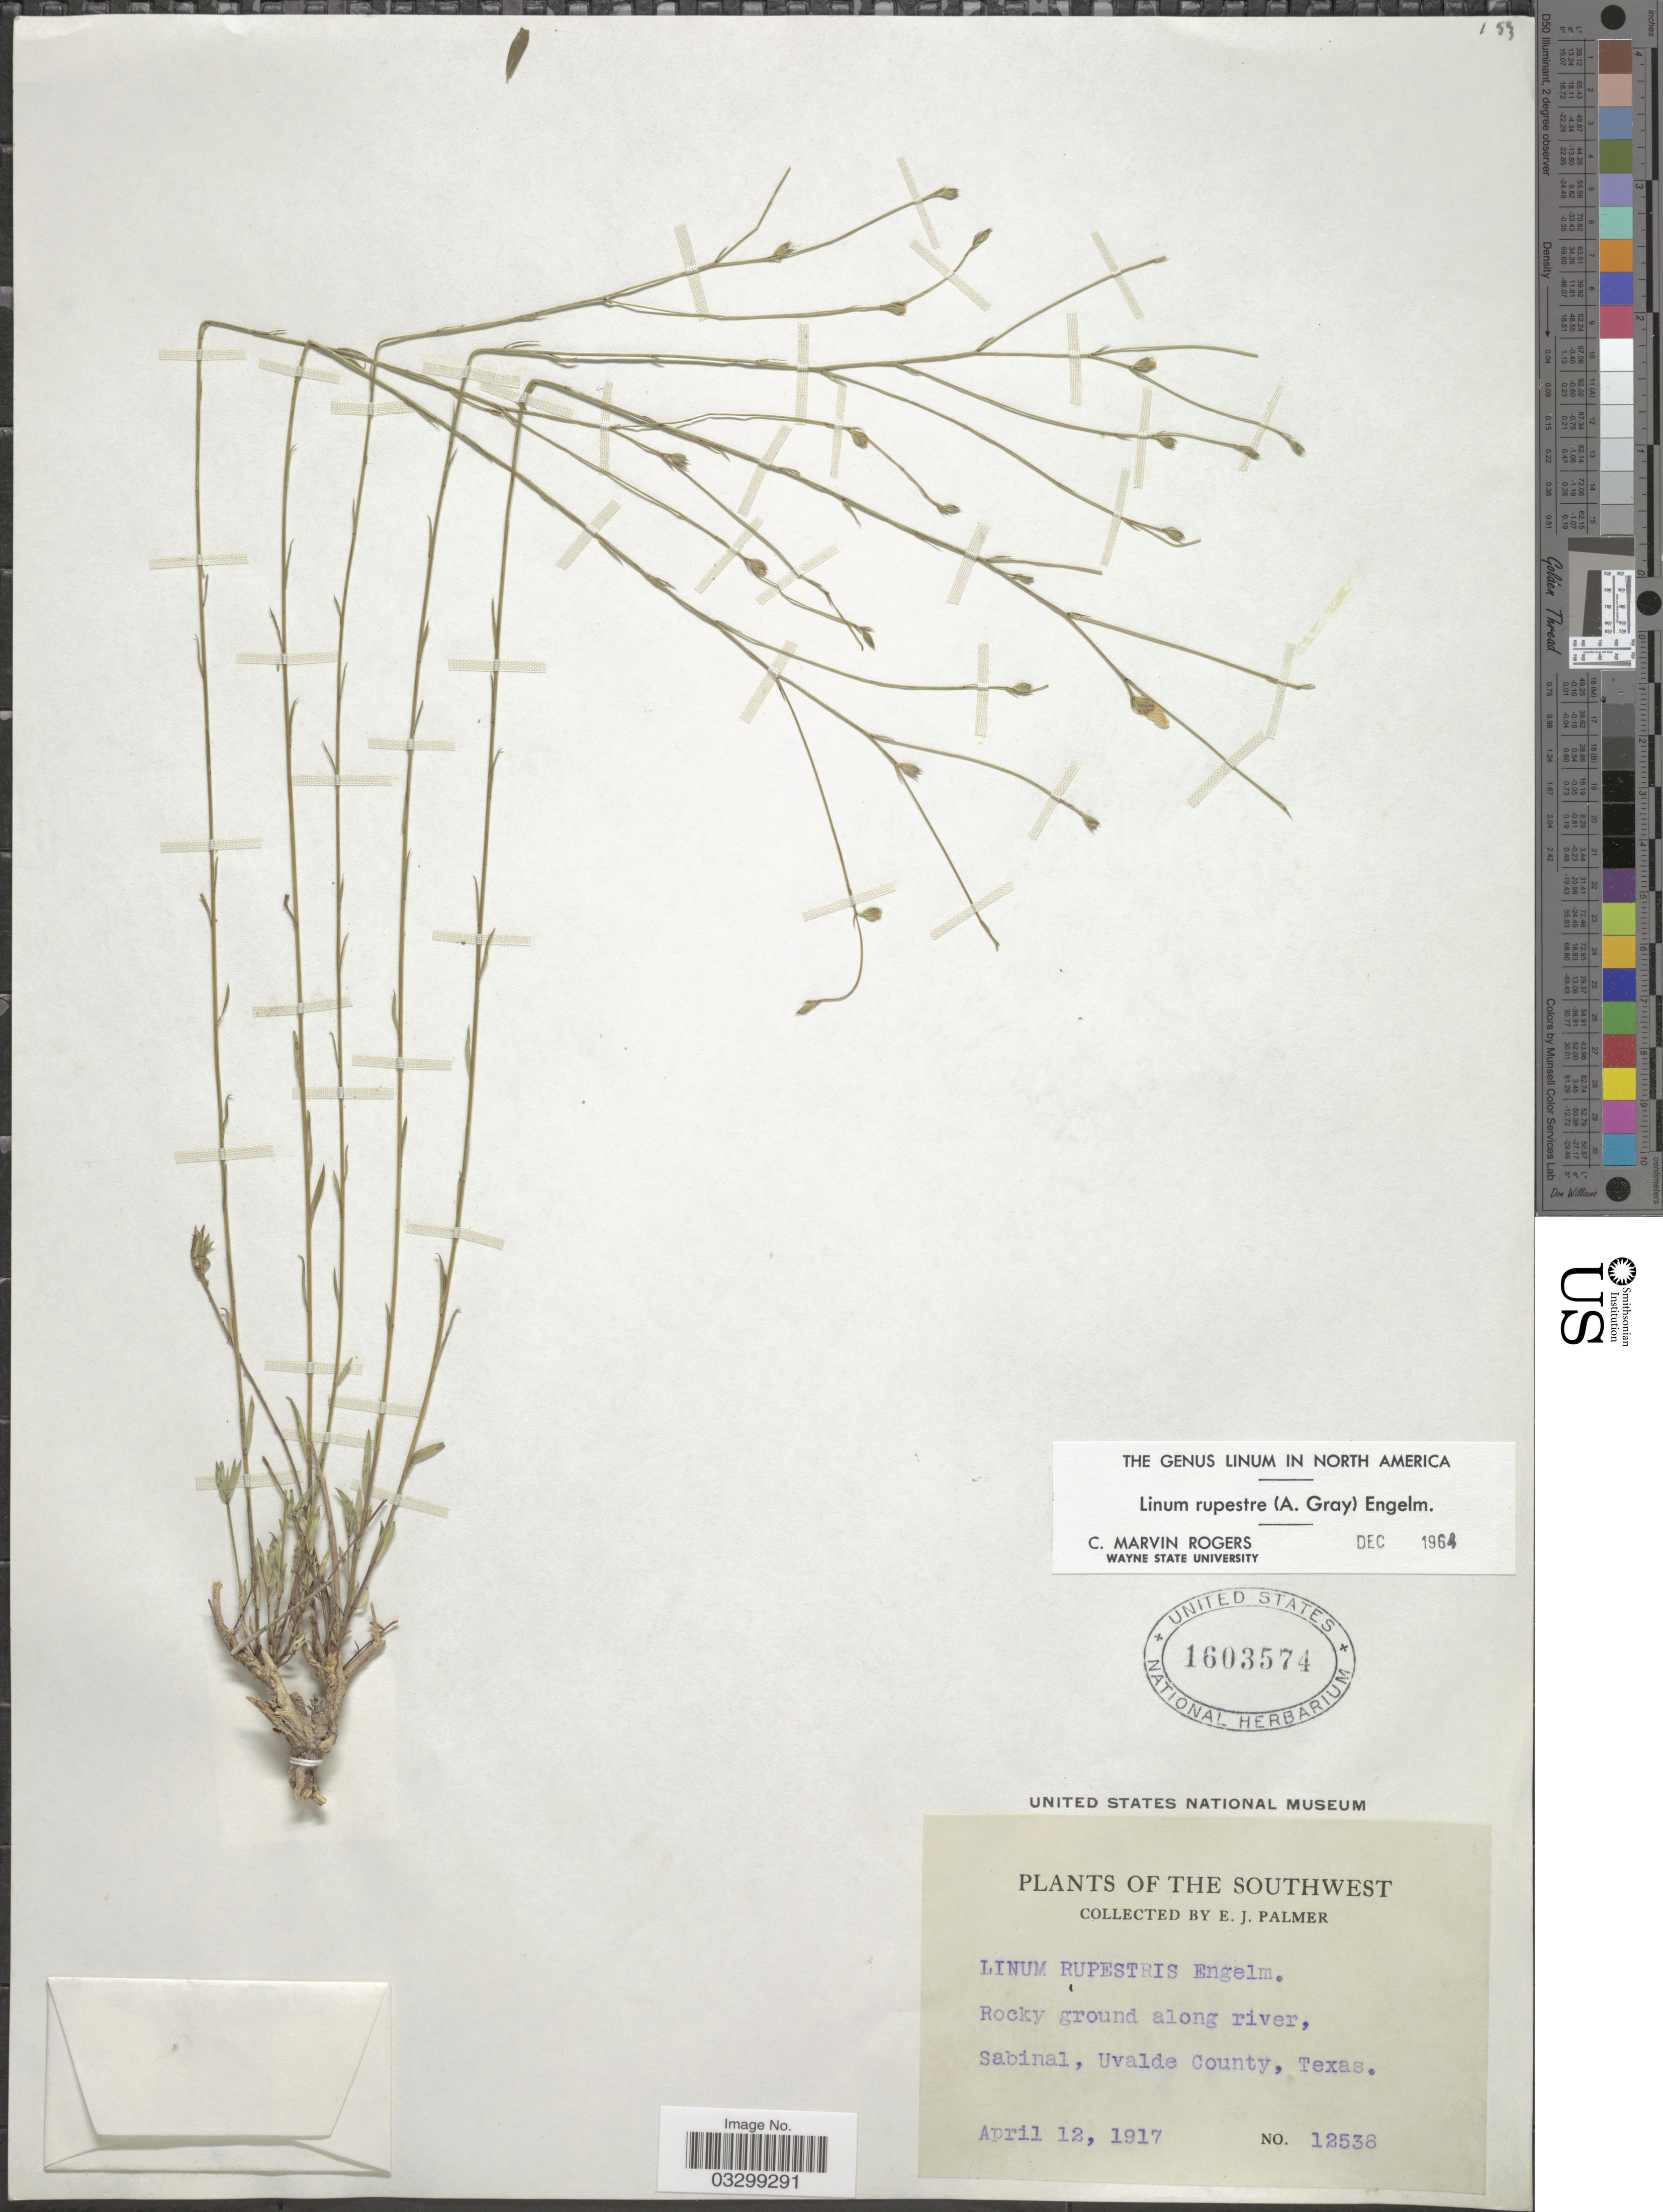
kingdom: Plantae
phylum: Tracheophyta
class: Magnoliopsida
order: Malpighiales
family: Linaceae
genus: Linum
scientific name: Linum rupestre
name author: Engelm.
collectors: E. J. Palmer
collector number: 12538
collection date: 1917-04-12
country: United States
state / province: Texas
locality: The Southwest. Sabinal, Uvalde County.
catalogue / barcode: US 1603574